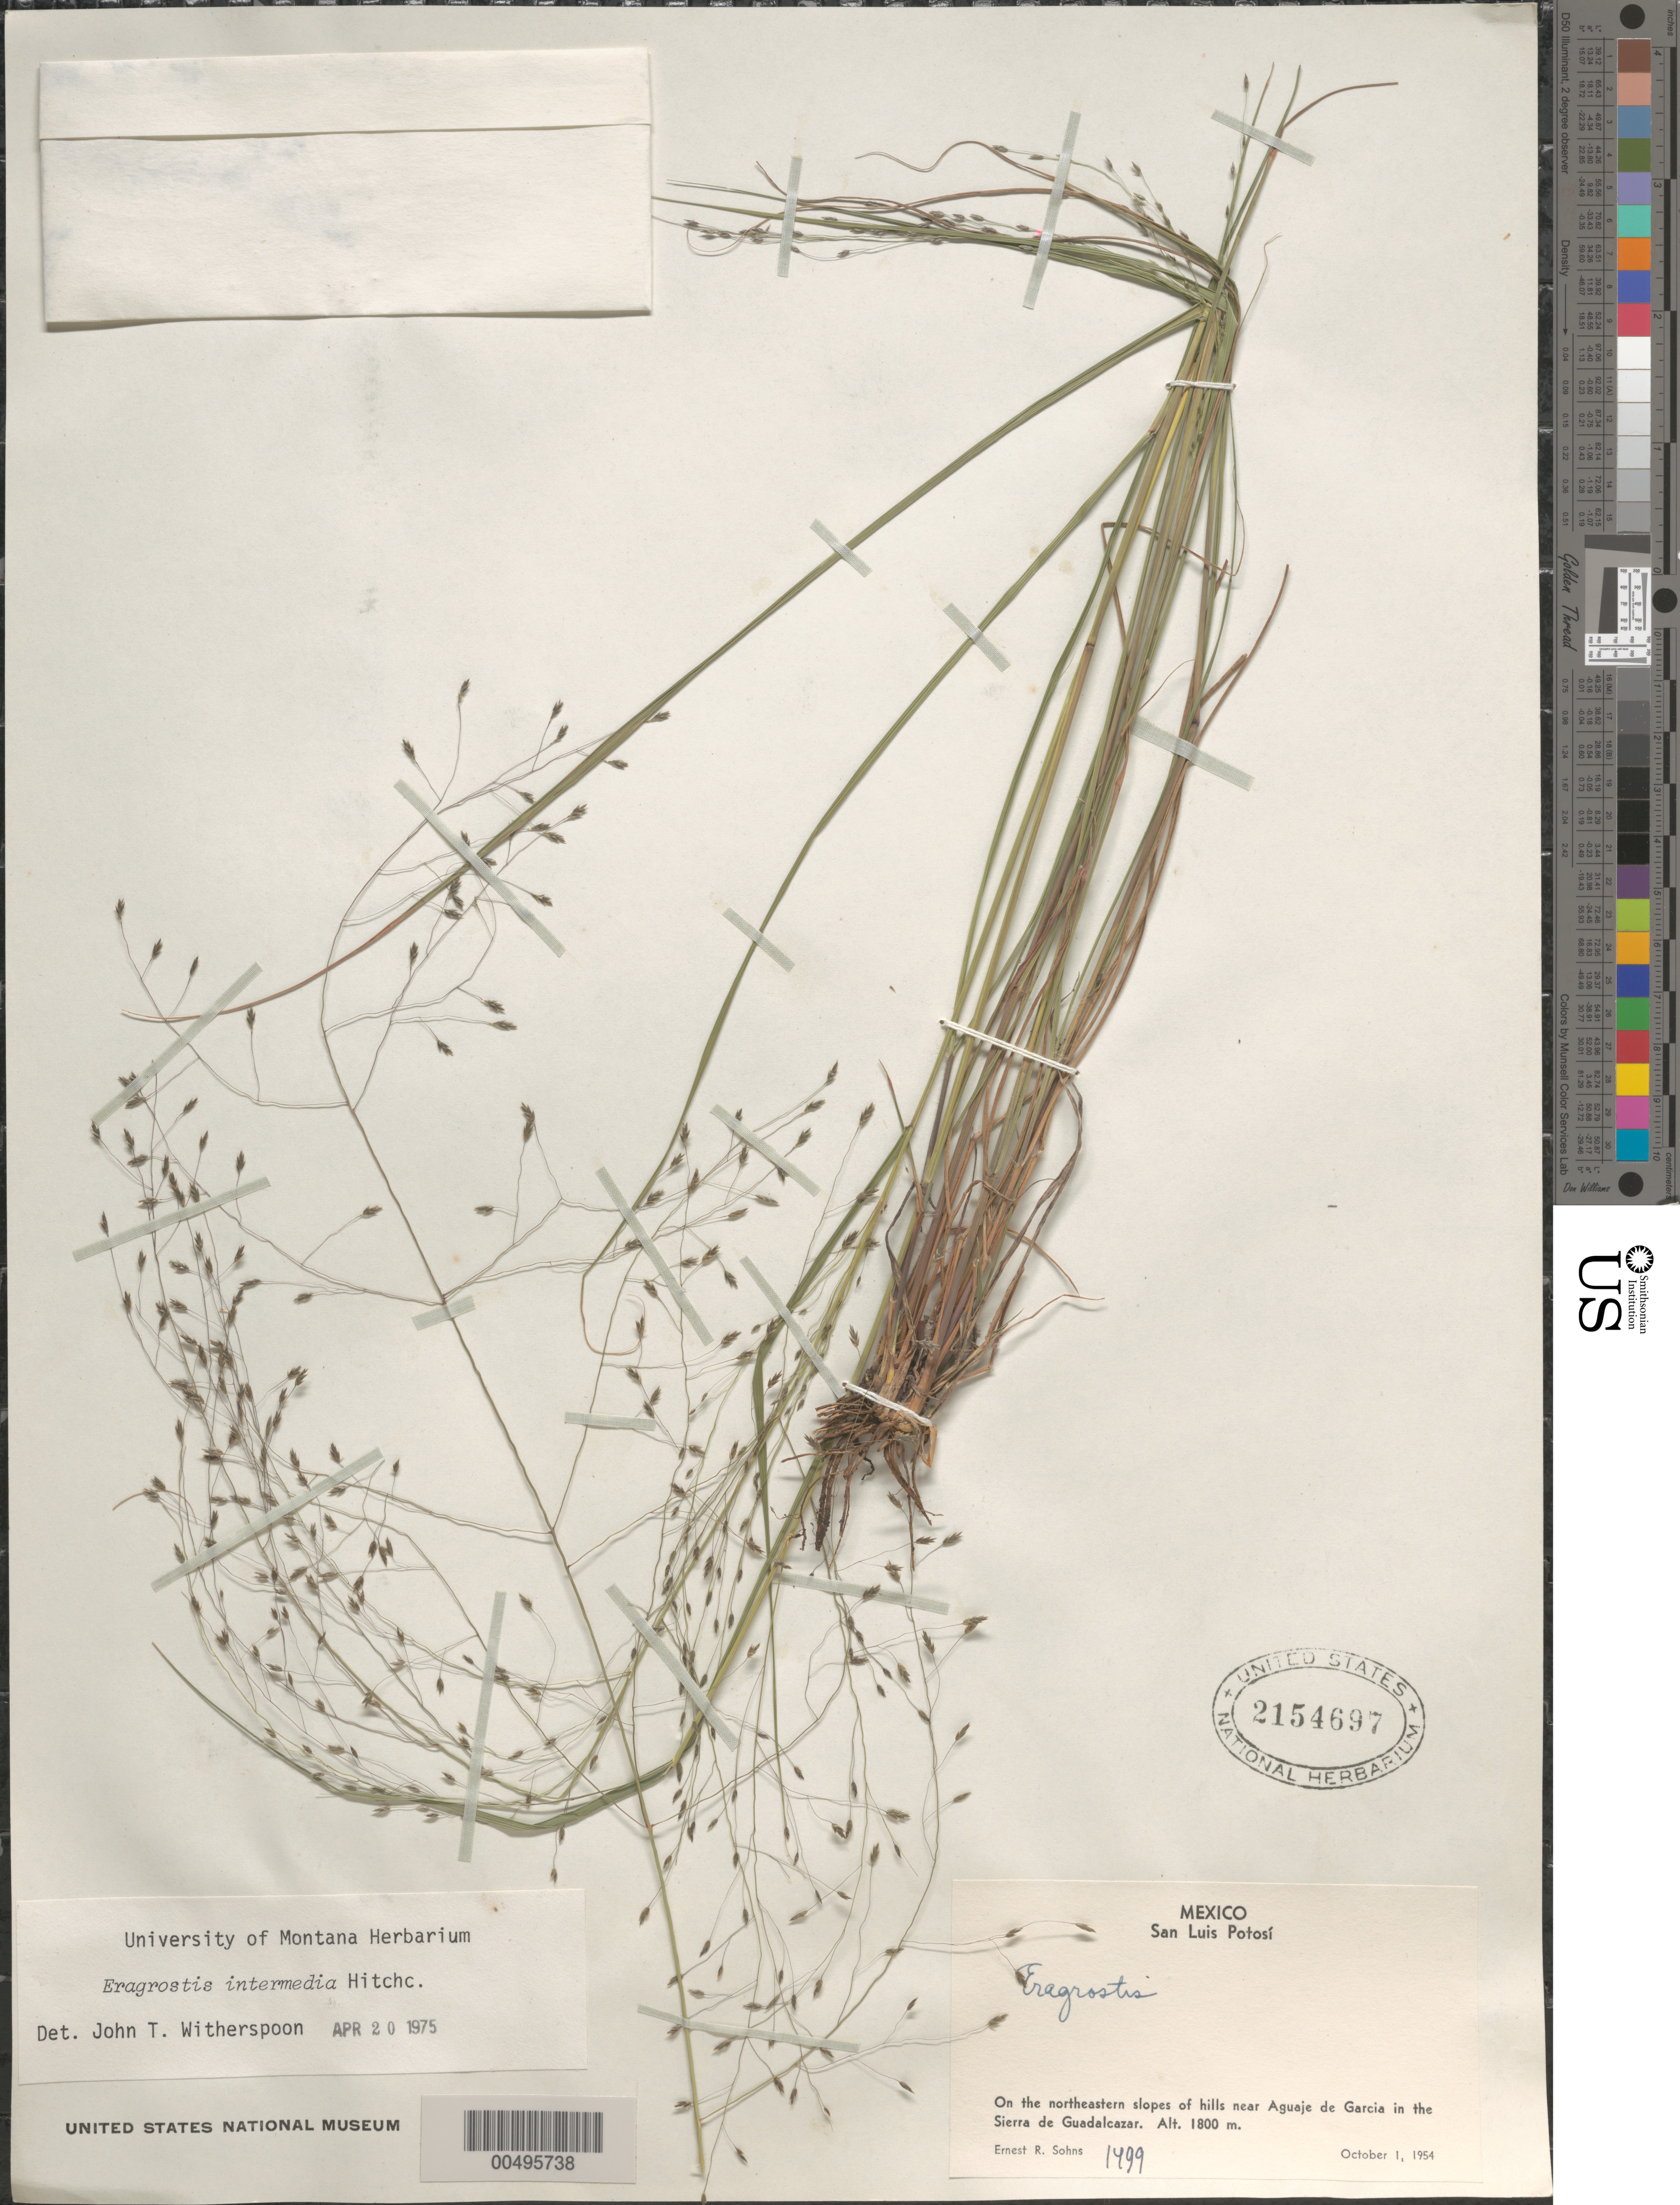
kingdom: Plantae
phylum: Tracheophyta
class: Liliopsida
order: Poales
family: Poaceae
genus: Eragrostis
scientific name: Eragrostis intermedia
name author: Hitchc.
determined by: Witherspoon, John T.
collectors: E. R. Sohns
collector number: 1499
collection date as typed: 1 Oct 1954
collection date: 1954-10-01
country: Mexico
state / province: San Luis Potosi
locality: NE slopes of hills near Aguaje de Garcia in the Sierra de Guadalcazar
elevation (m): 1800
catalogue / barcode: US 2154697